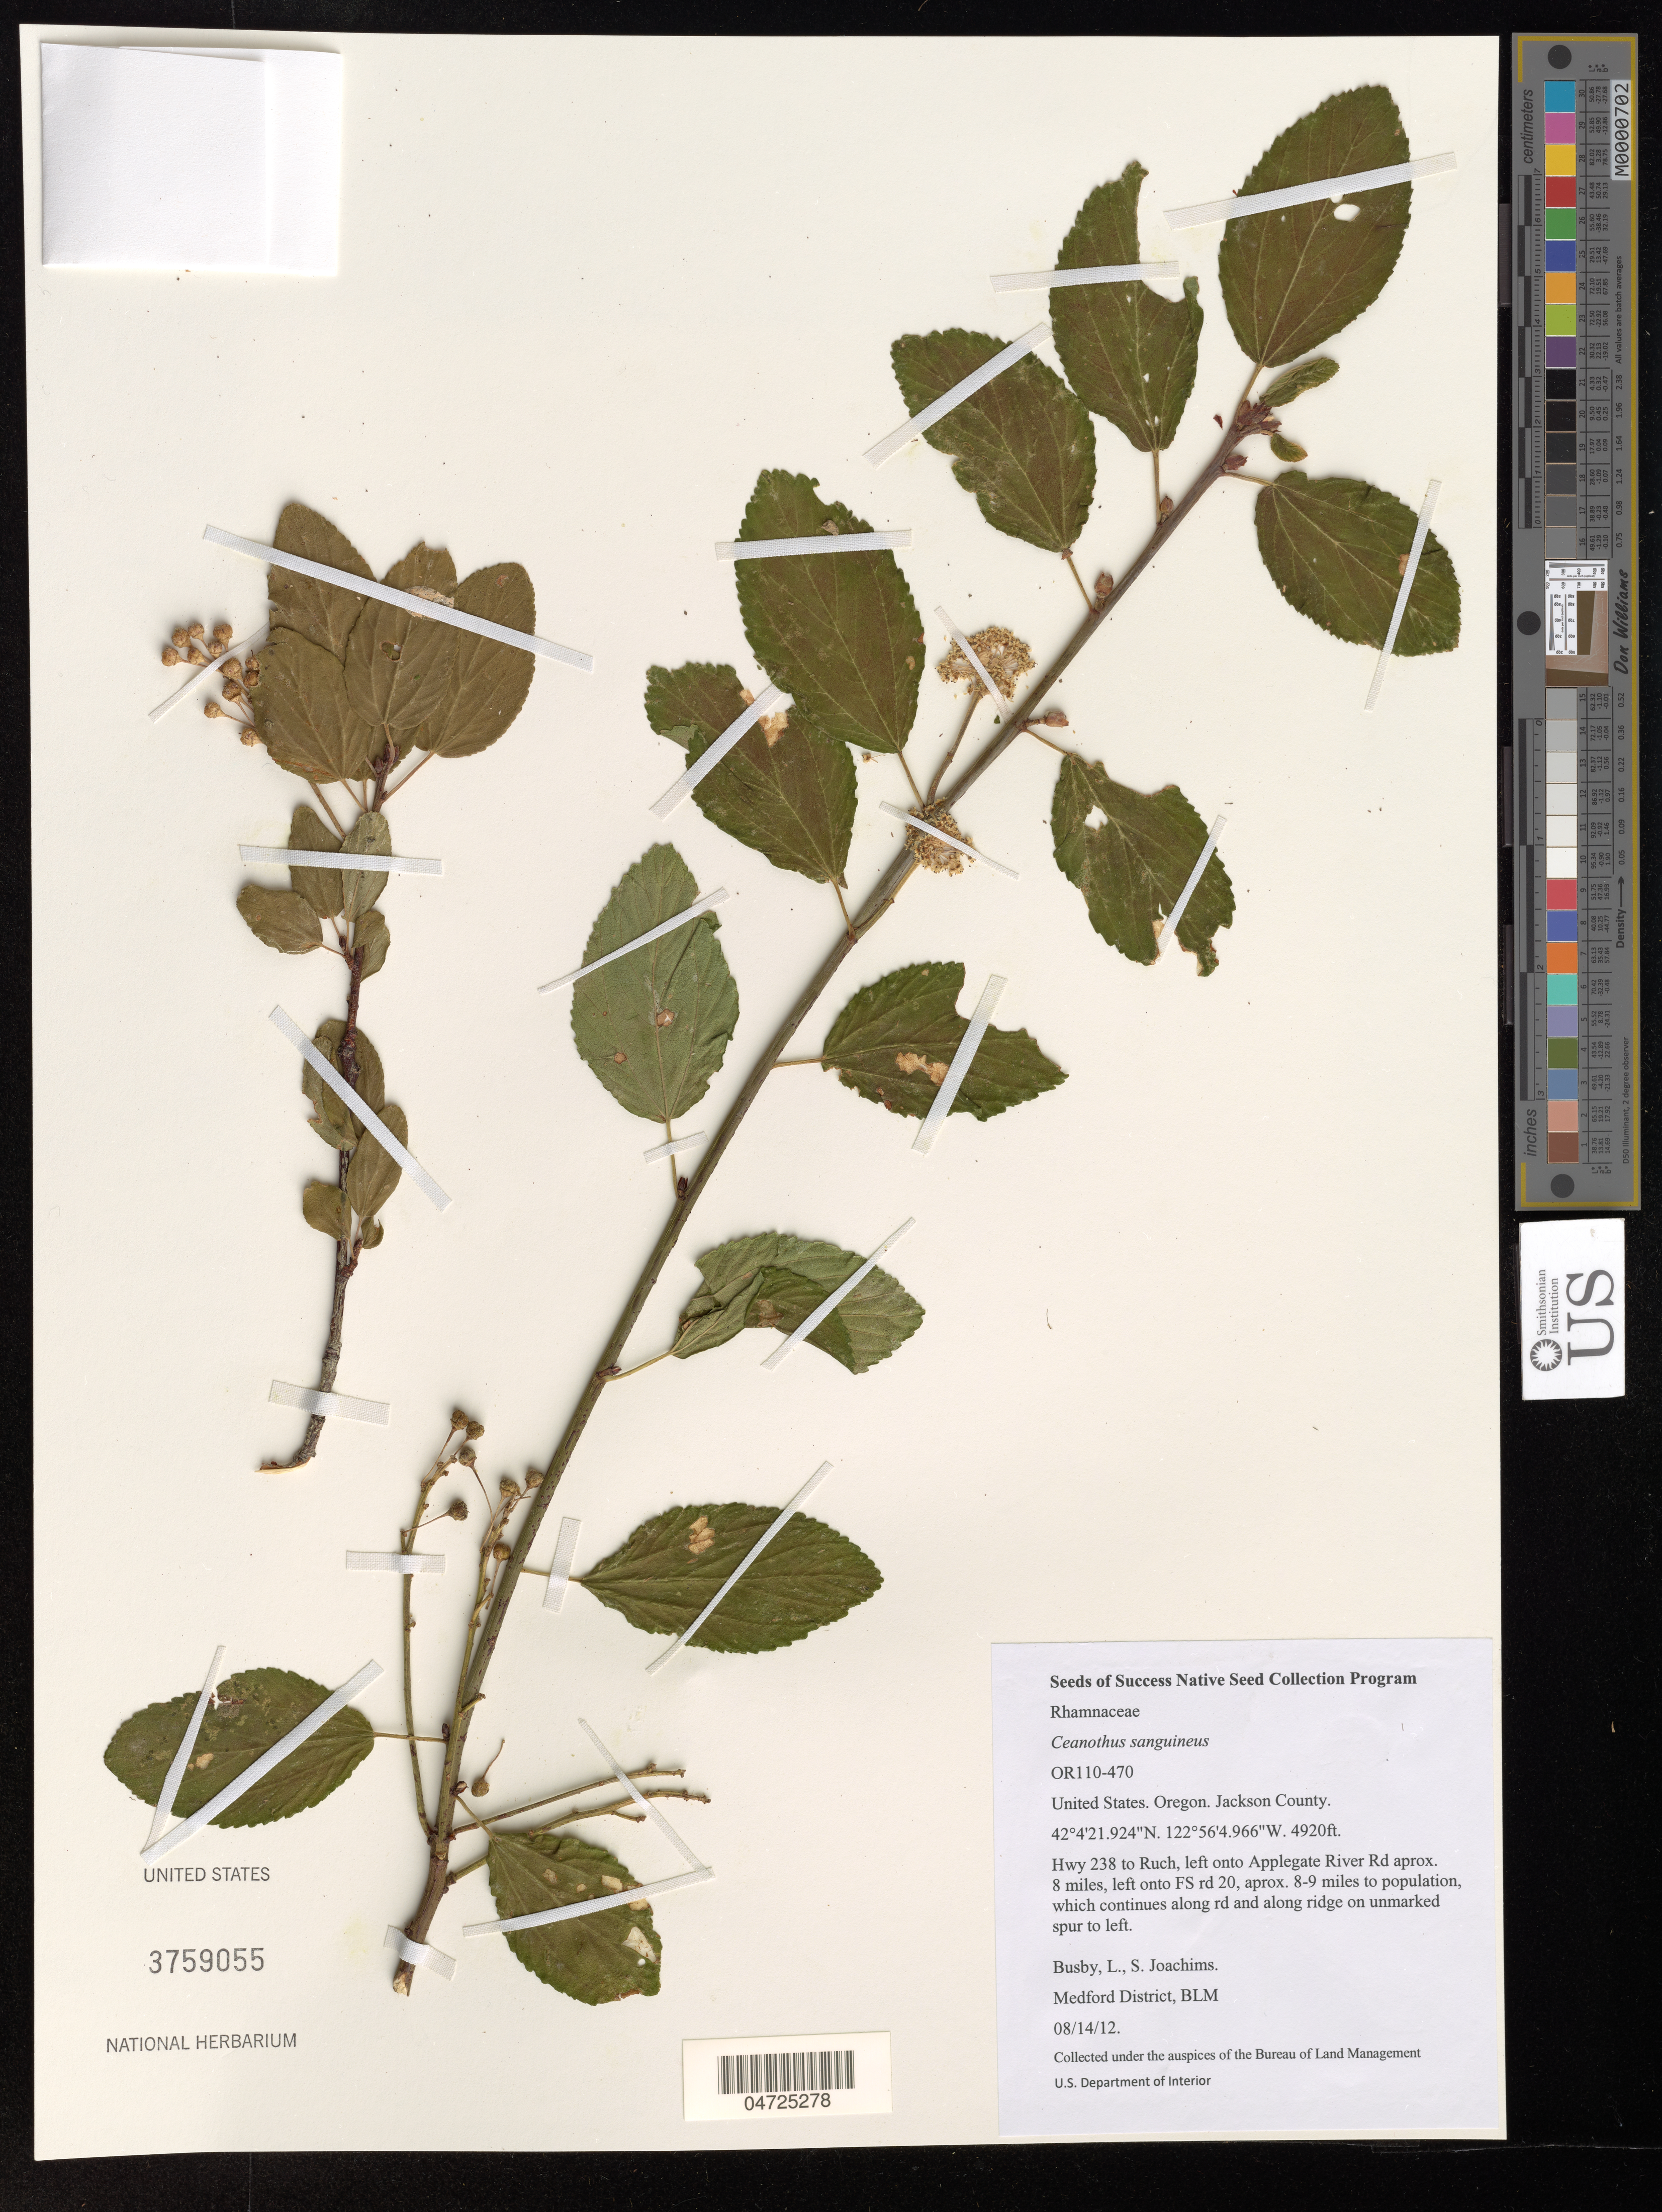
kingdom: Plantae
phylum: Tracheophyta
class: Magnoliopsida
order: Rosales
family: Rhamnaceae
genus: Ceanothus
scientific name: Ceanothus sanguineus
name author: Pursh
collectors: L. Busby & S. Joachims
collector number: OR110-470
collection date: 2012-08-14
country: United States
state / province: Oregon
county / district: Jackson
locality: Jackson County. Hwy 238 to Ruch, left onto Applegate River Rd aprox. 8 miles, left onto FS rd 20, aprox. 8-9 miles to population, which continues along rd and along ridge on unmarked spur to left.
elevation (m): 1500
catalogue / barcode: US 3759055